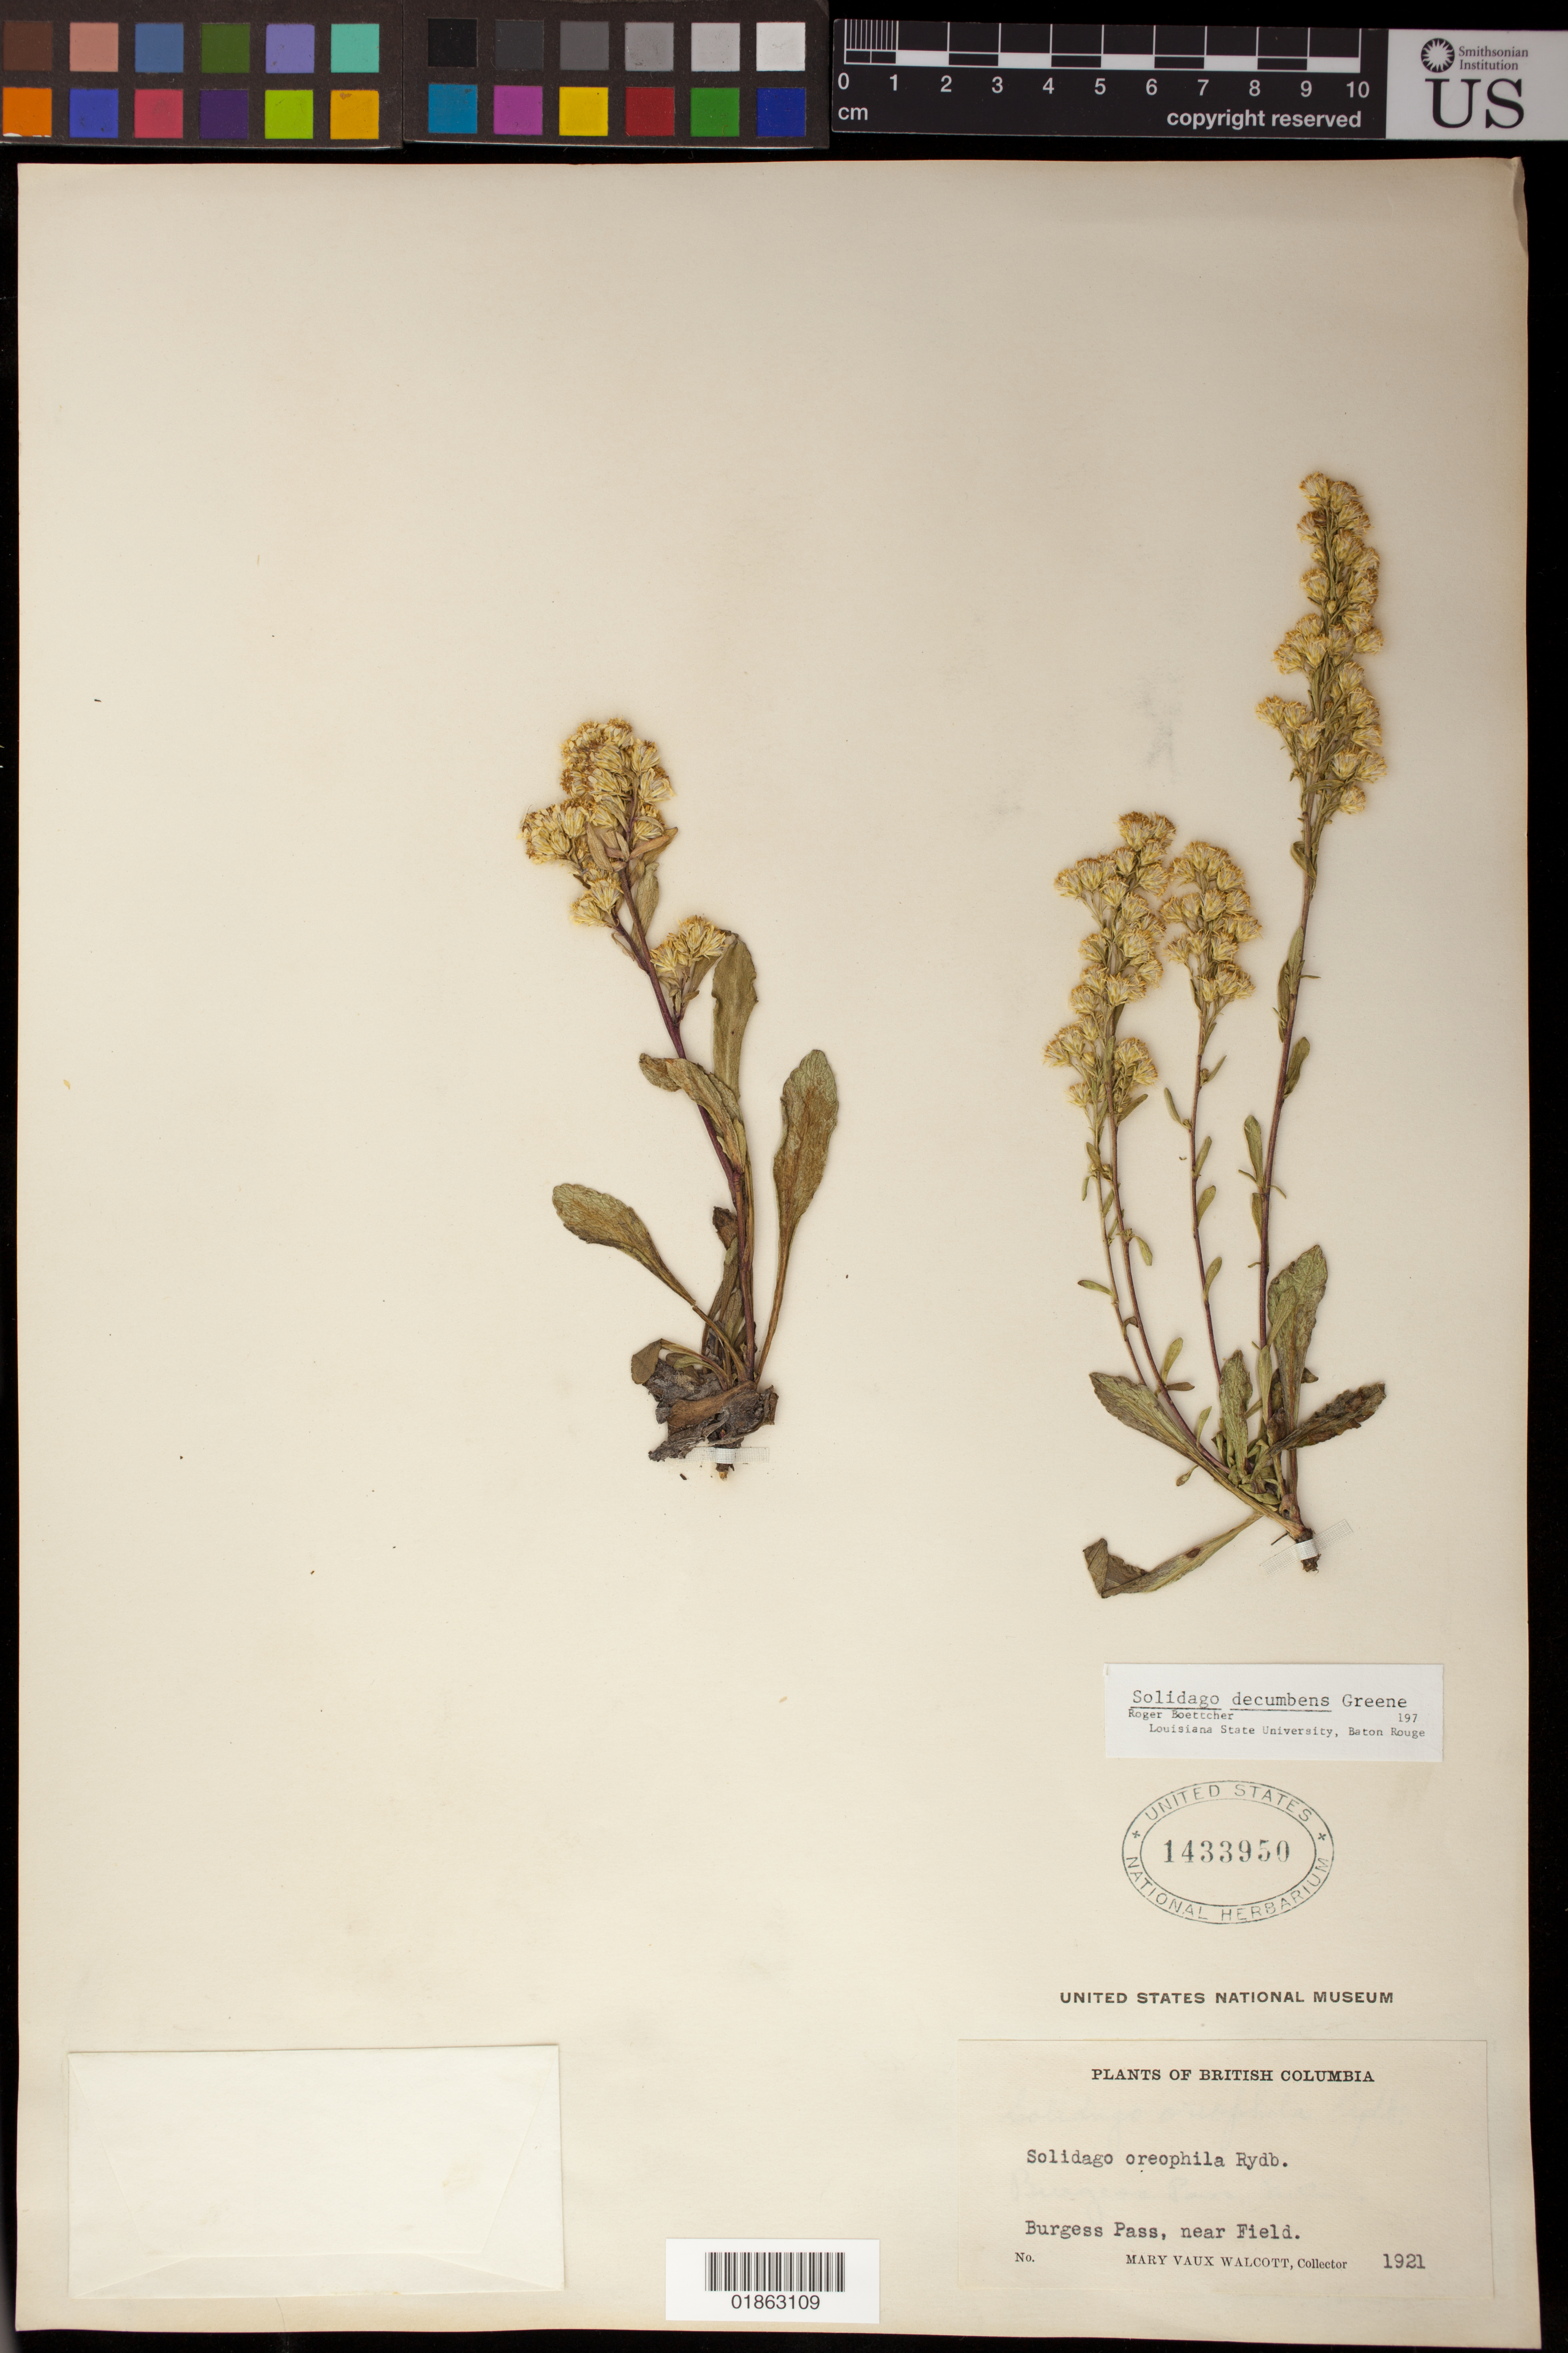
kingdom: Plantae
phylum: Tracheophyta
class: Magnoliopsida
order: Asterales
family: Asteraceae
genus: Solidago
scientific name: Solidago decumbens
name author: Greene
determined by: Boettcher, R.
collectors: M. Walcott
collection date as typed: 1921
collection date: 1921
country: Canada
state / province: British Columbia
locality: Burgess Pass, near Field.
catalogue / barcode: US 1433950